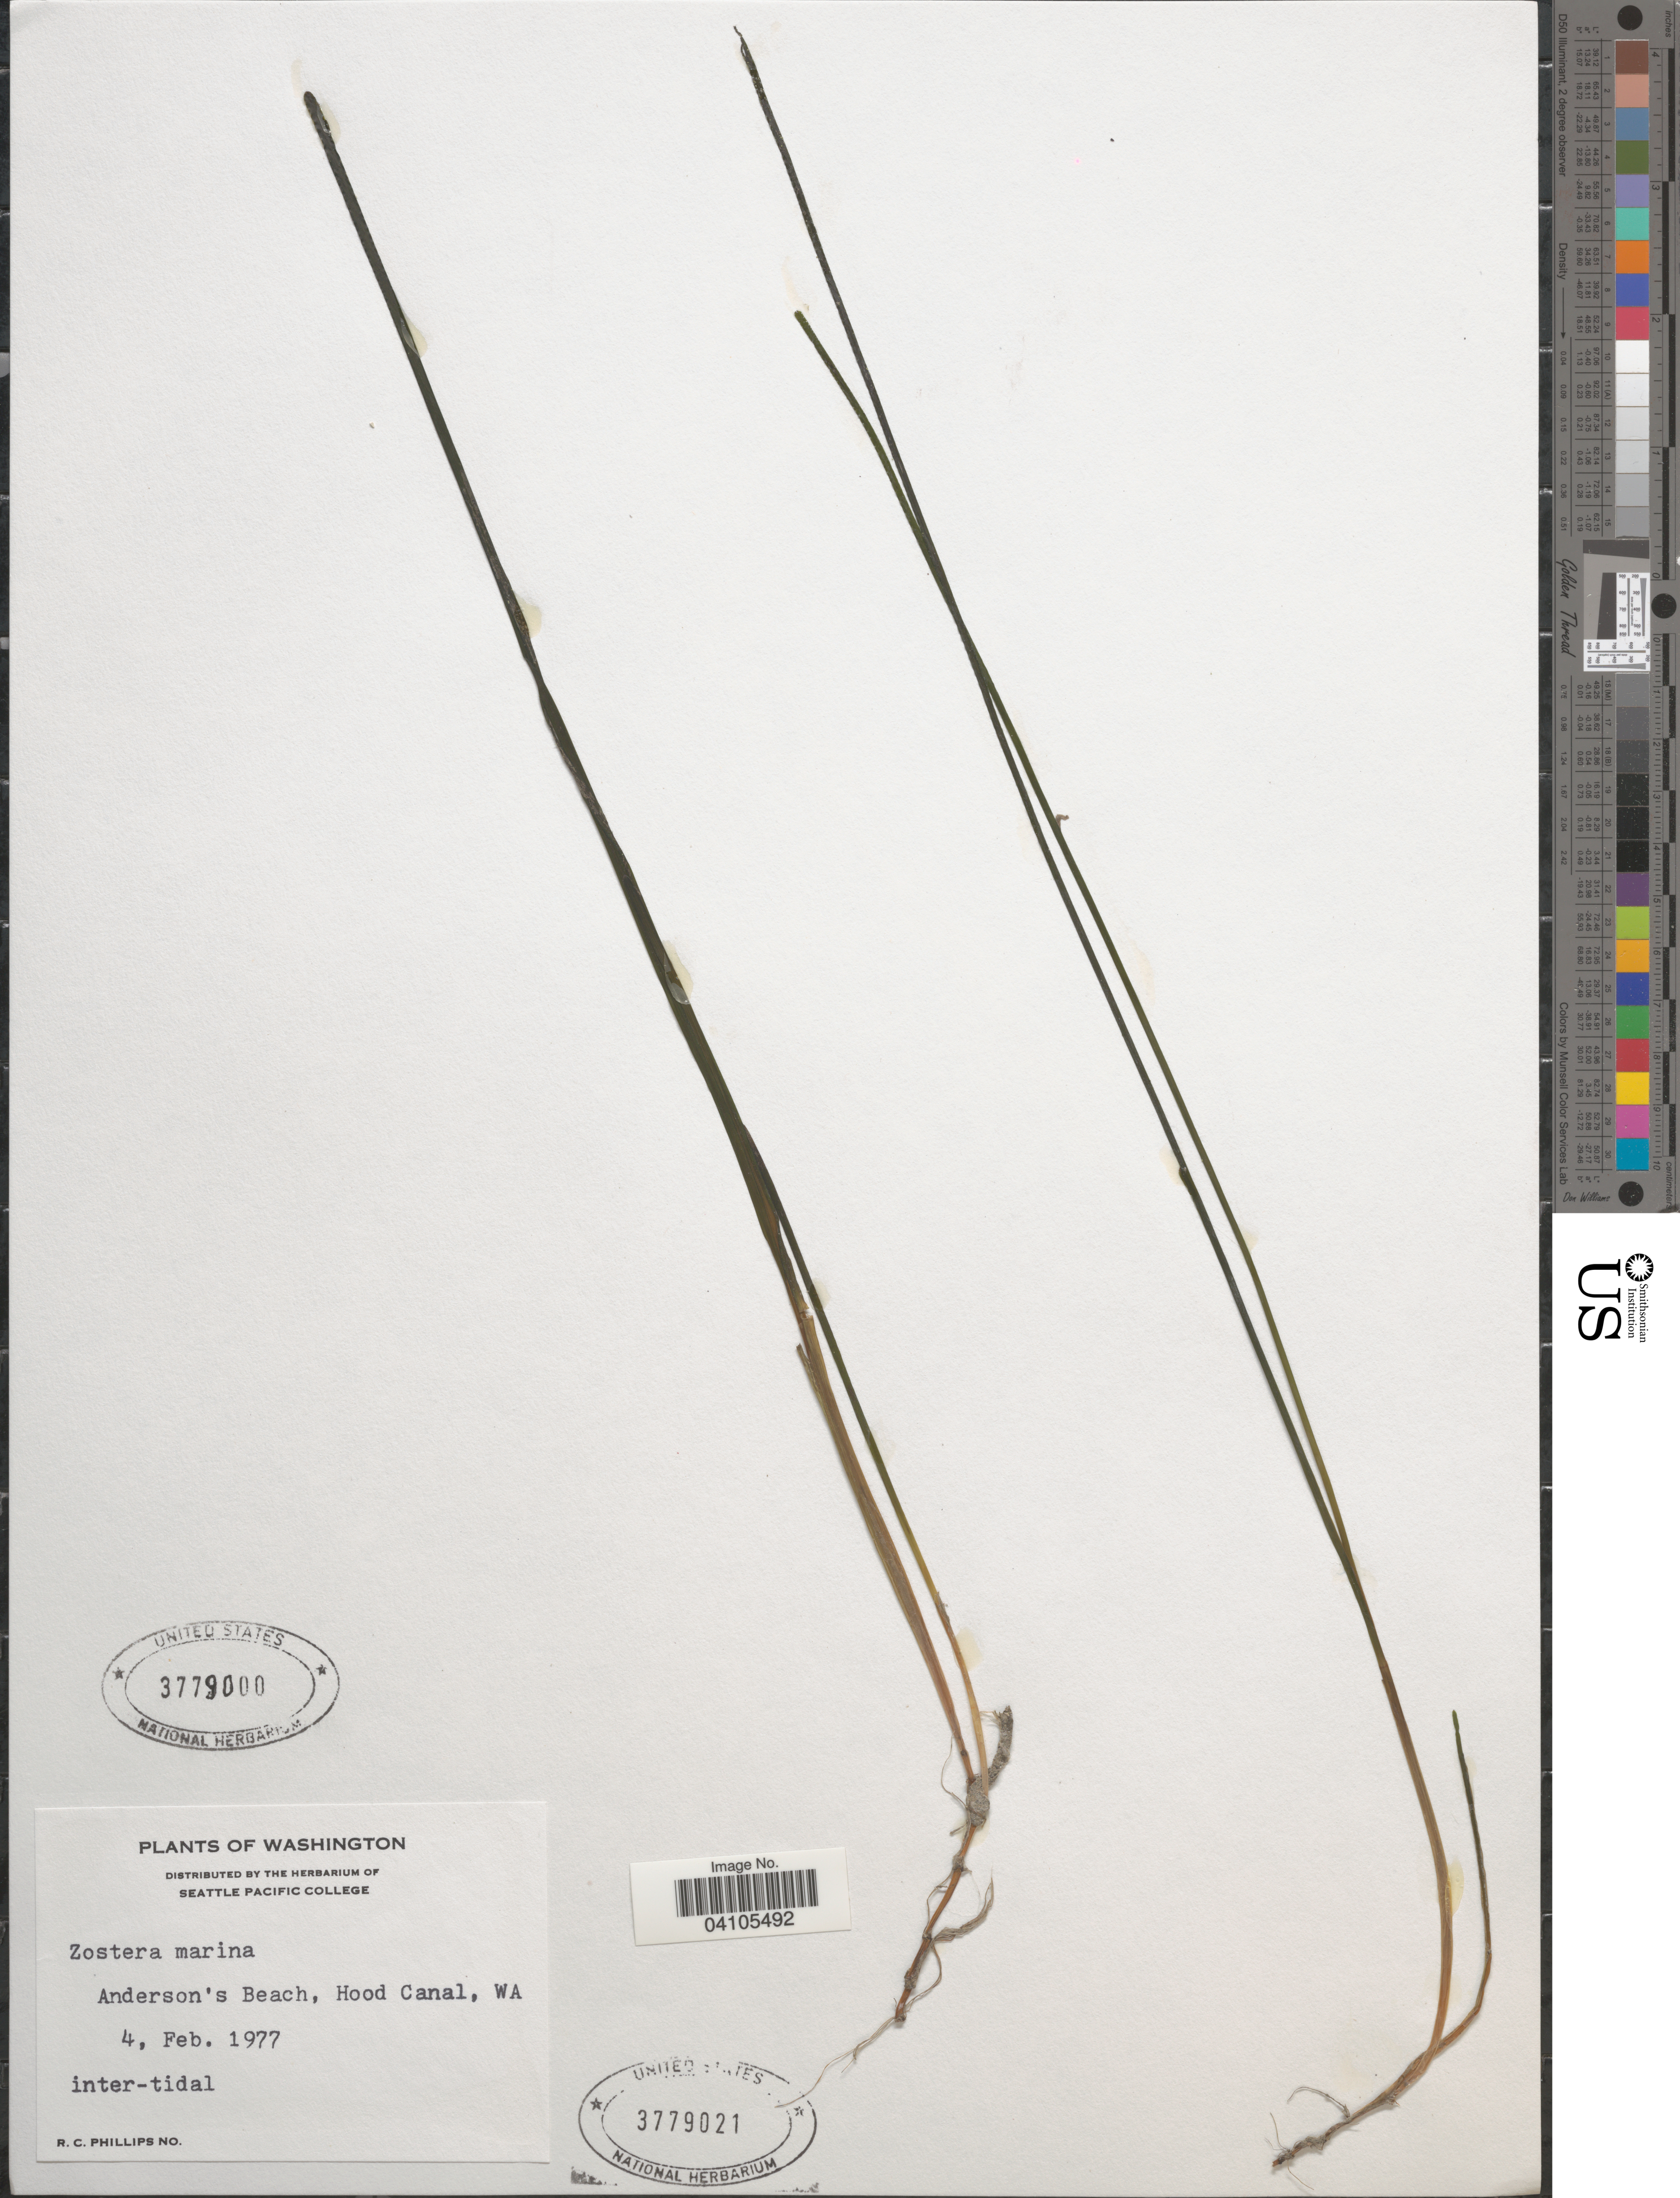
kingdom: Plantae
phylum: Tracheophyta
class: Liliopsida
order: Alismatales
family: Zosteraceae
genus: Zostera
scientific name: Zostera marina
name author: L.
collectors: R. C. Phillips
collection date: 1977-02-04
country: United States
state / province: Washington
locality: Anderson's Beach, Hood Canal.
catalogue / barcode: US 3779000